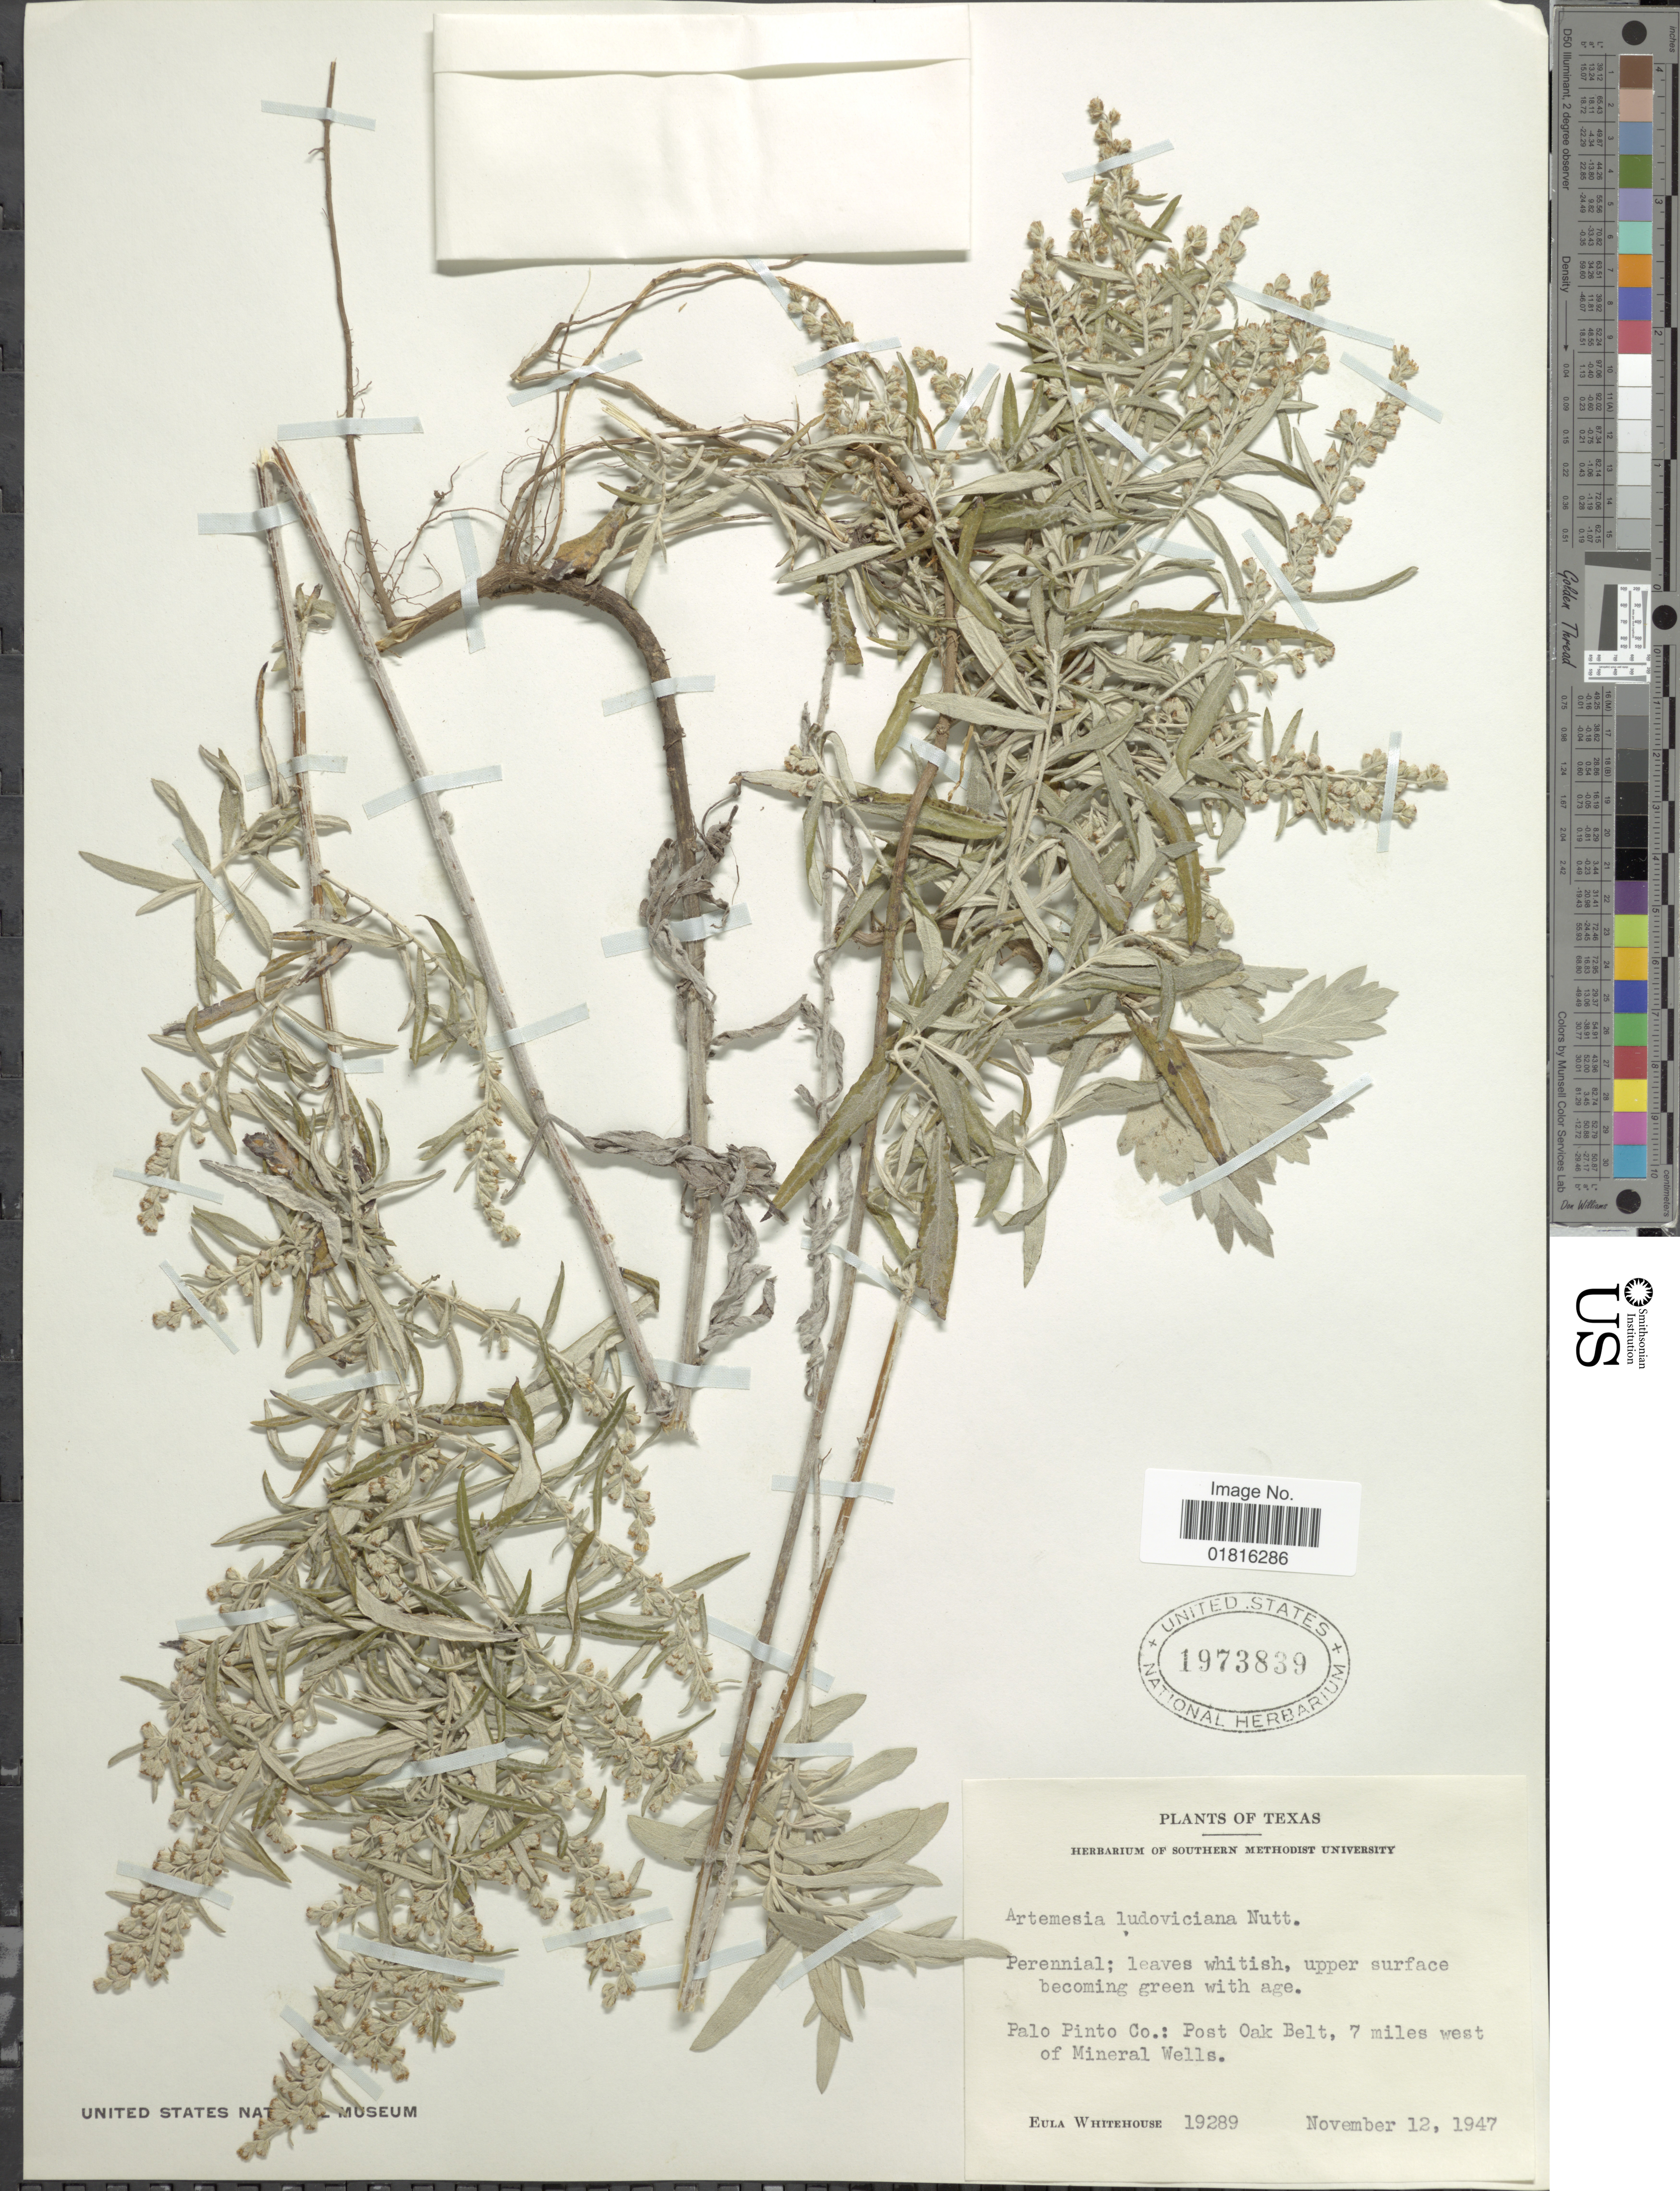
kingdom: Plantae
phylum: Tracheophyta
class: Magnoliopsida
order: Asterales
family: Asteraceae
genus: Artemisia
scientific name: Artemisia ludoviciana subsp. mexicana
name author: (Willd. ex Spreng.) D.D. Keck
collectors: E. Whitehouse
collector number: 19289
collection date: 1947-11-12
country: United States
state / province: Texas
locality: Palo Pinto Co.: Post Oak Belt, 7 miles west of Mineral Wells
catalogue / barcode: US 1973839